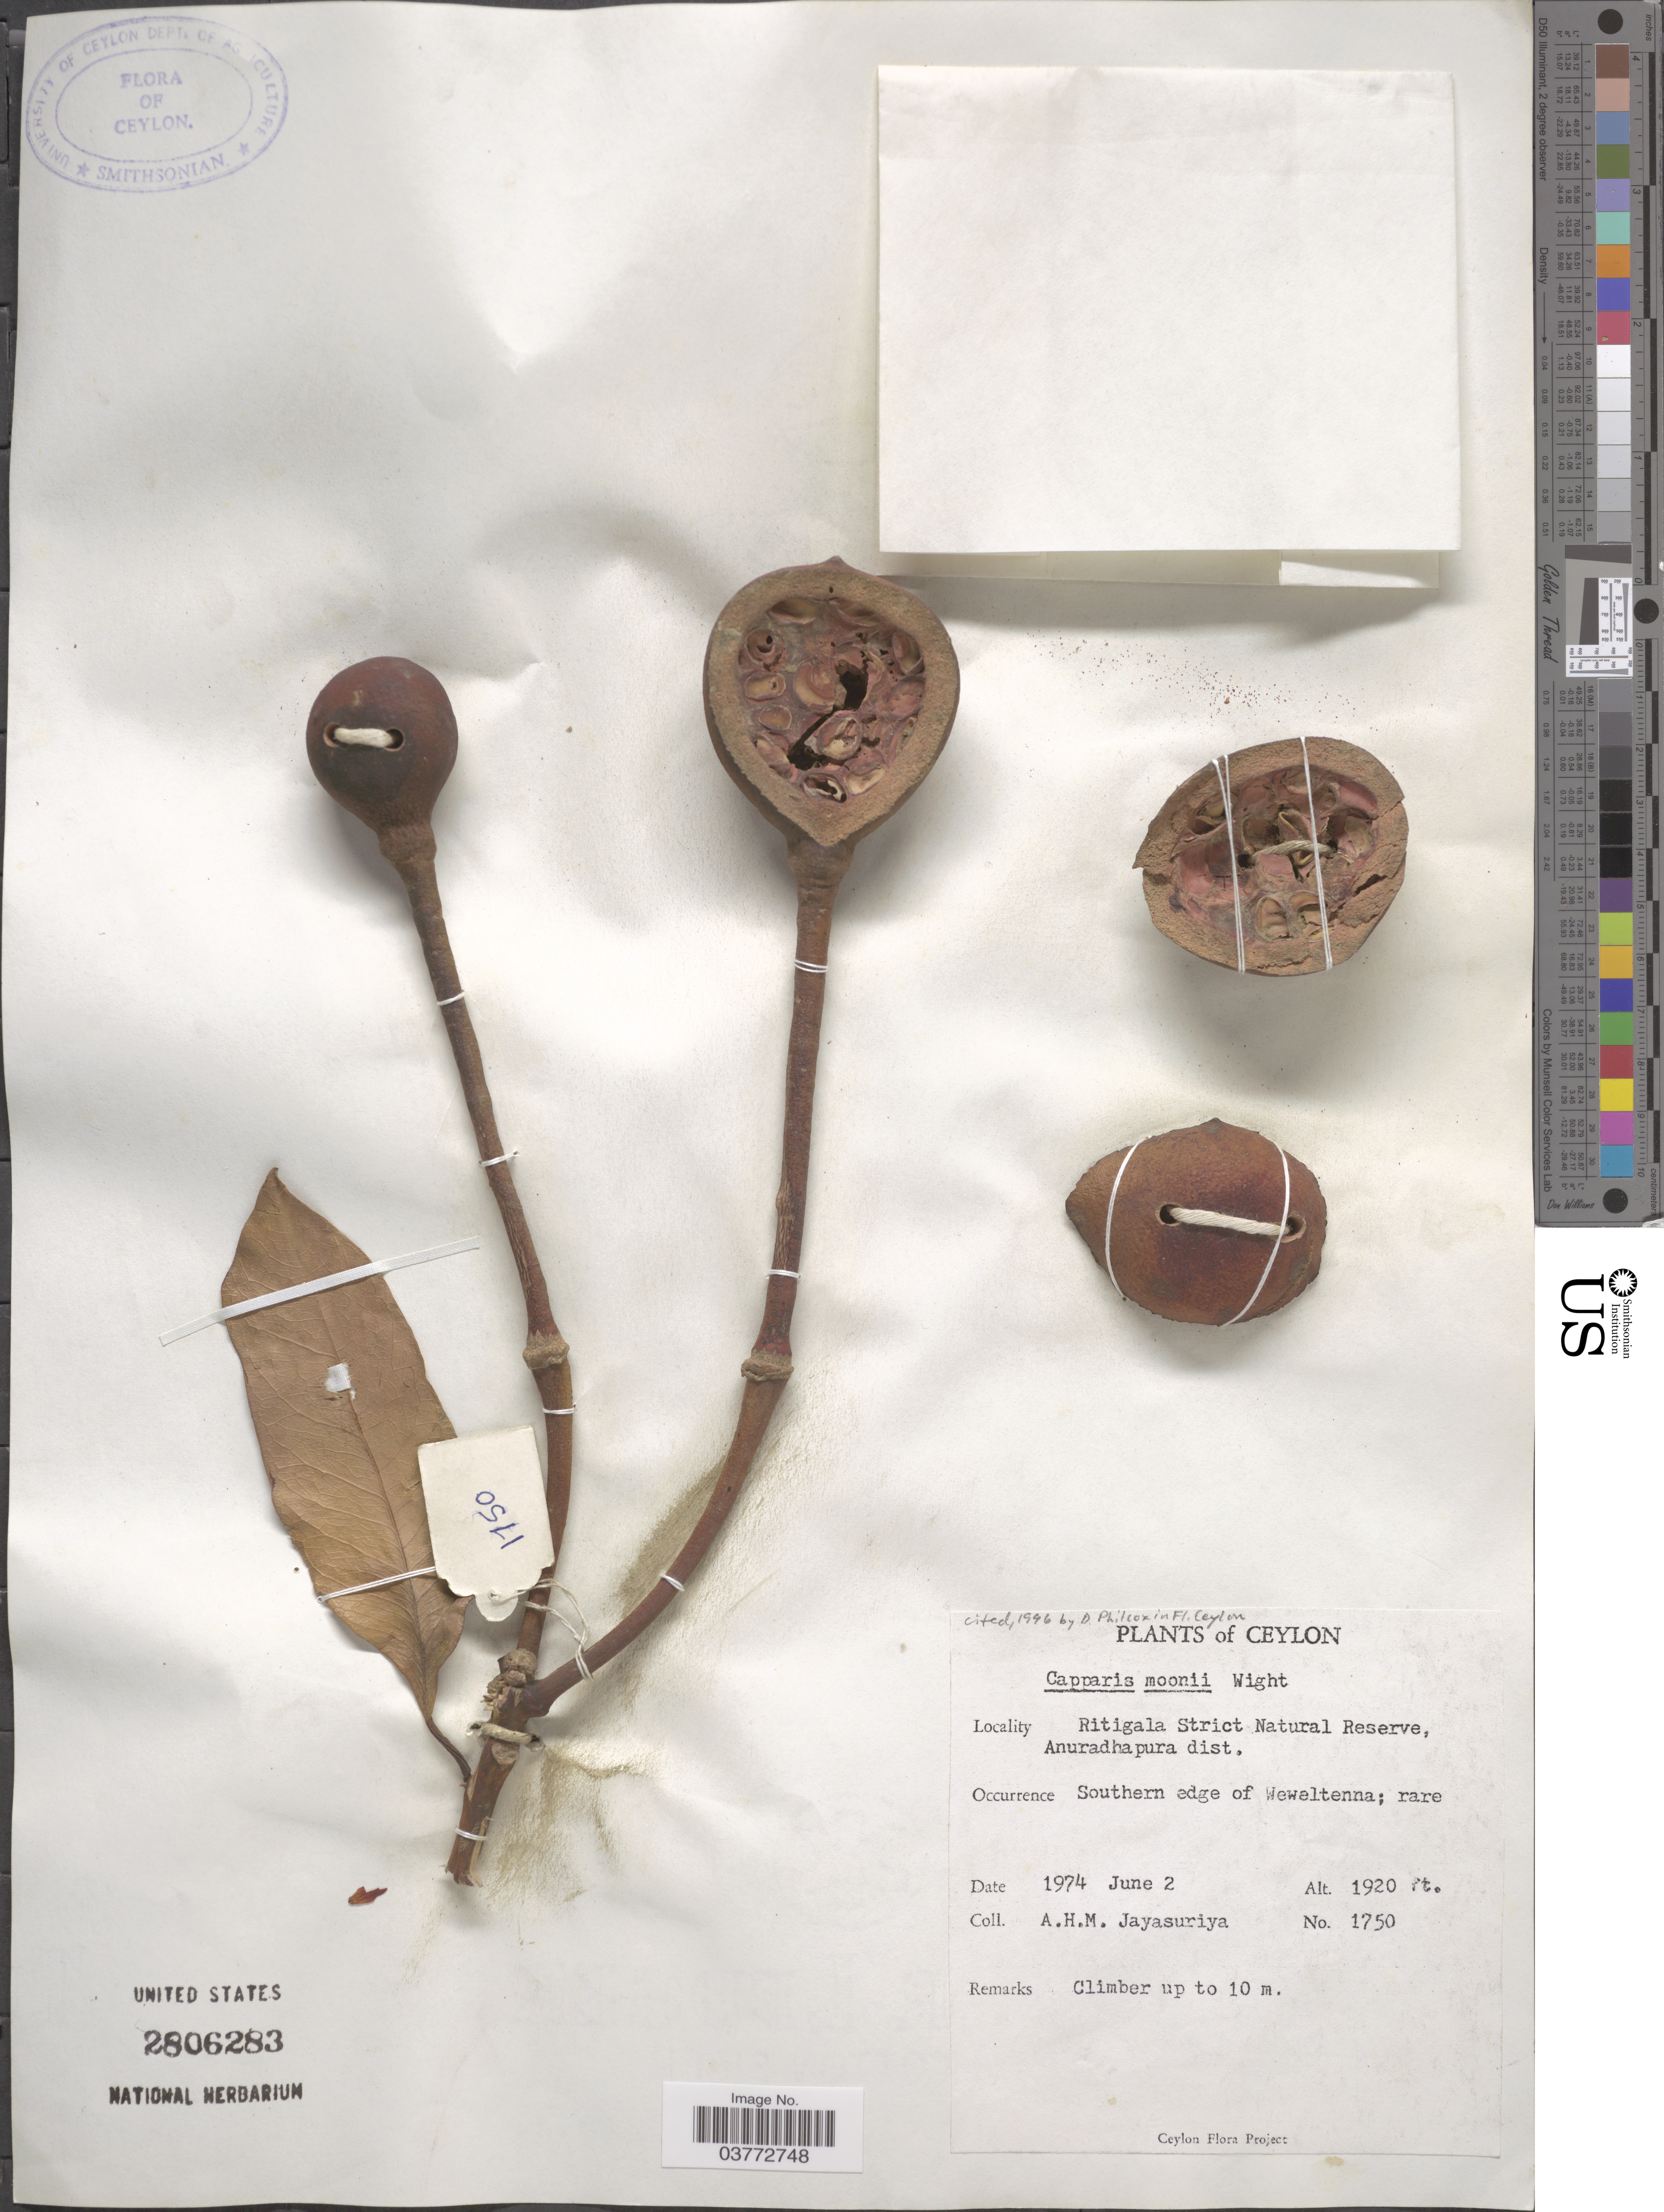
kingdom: Plantae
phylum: Tracheophyta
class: Magnoliopsida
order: Brassicales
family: Capparaceae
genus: Capparis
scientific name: Capparis moonii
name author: Wight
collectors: A. H. Jayasuriya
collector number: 1750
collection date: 1974-06-02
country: Sri Lanka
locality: Ceylon. Ritigala Strict Natural Reserve, Anuradhapura dist. Southern edge of Weweltenna.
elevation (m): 585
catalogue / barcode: US 2806283